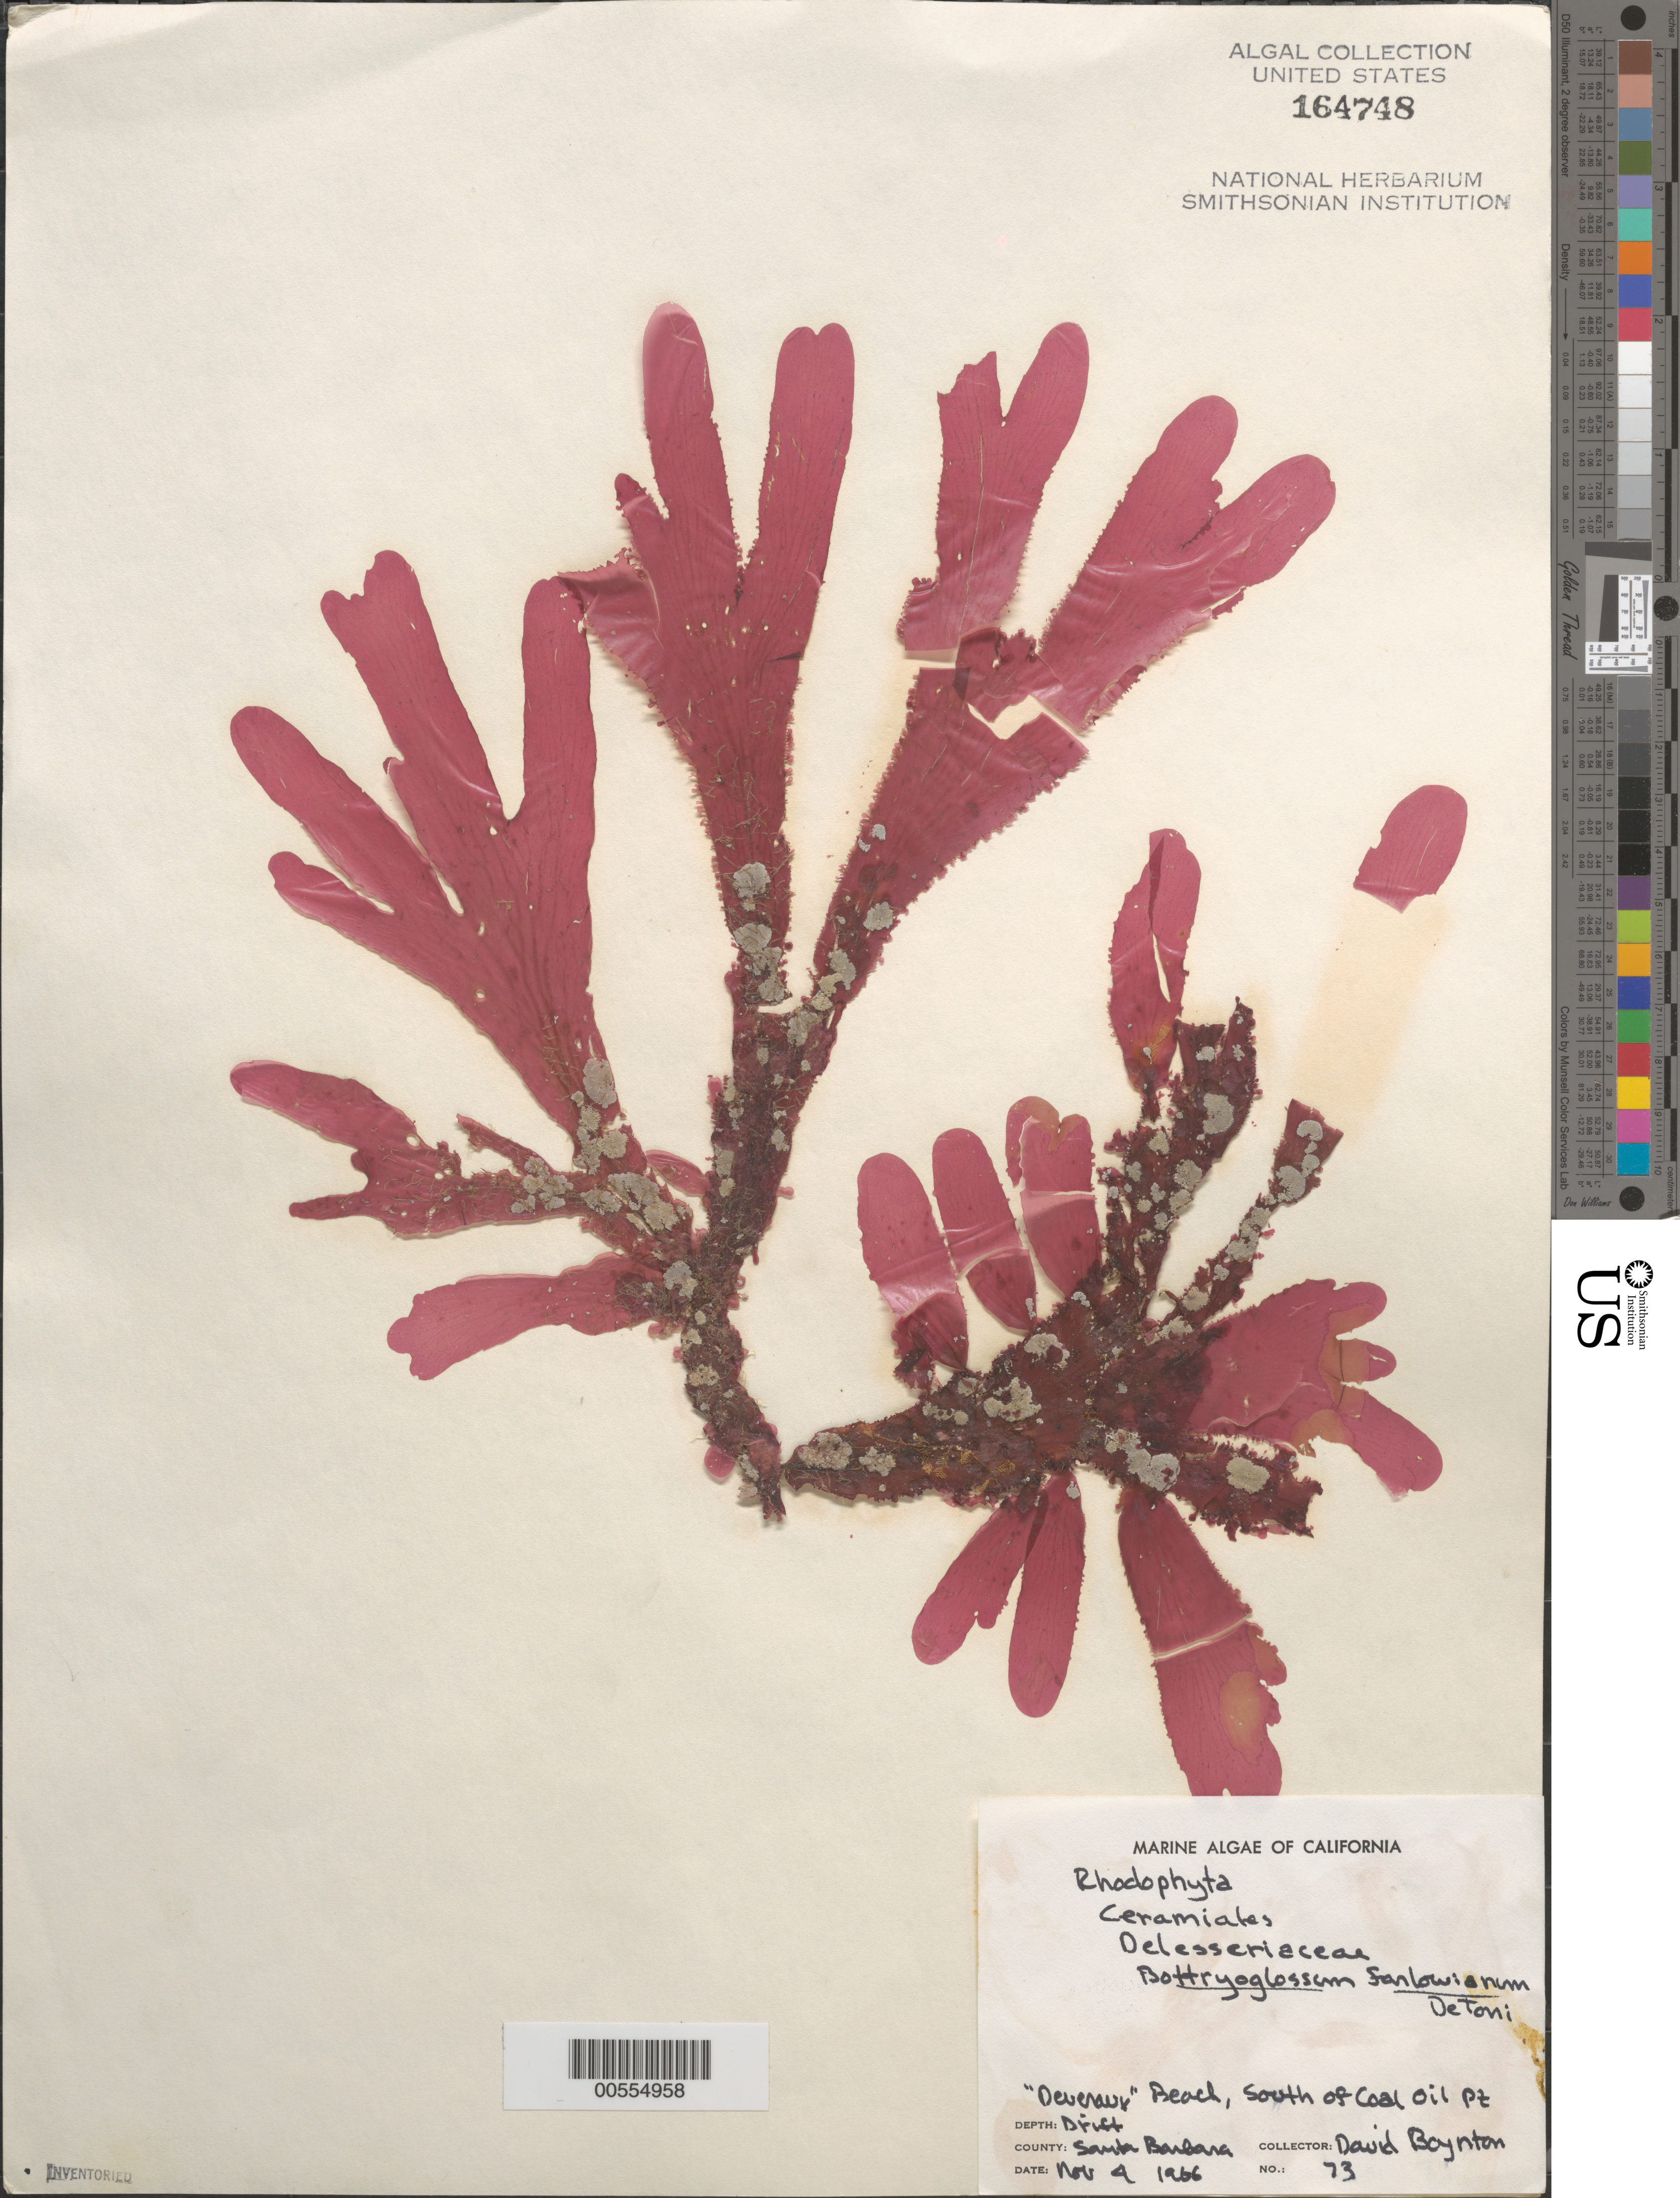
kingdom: Plantae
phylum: Rhodophyta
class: Florideophyceae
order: Ceramiales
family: Delesseriaceae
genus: Botryoglossum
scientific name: Botryoglossum farlowianum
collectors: D. Boynton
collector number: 73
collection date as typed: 04 Nov 1966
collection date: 1966-11-04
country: United States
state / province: California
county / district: Santa Barbara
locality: Deveraux Beach, south of Coal Oil Point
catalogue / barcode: US 164748